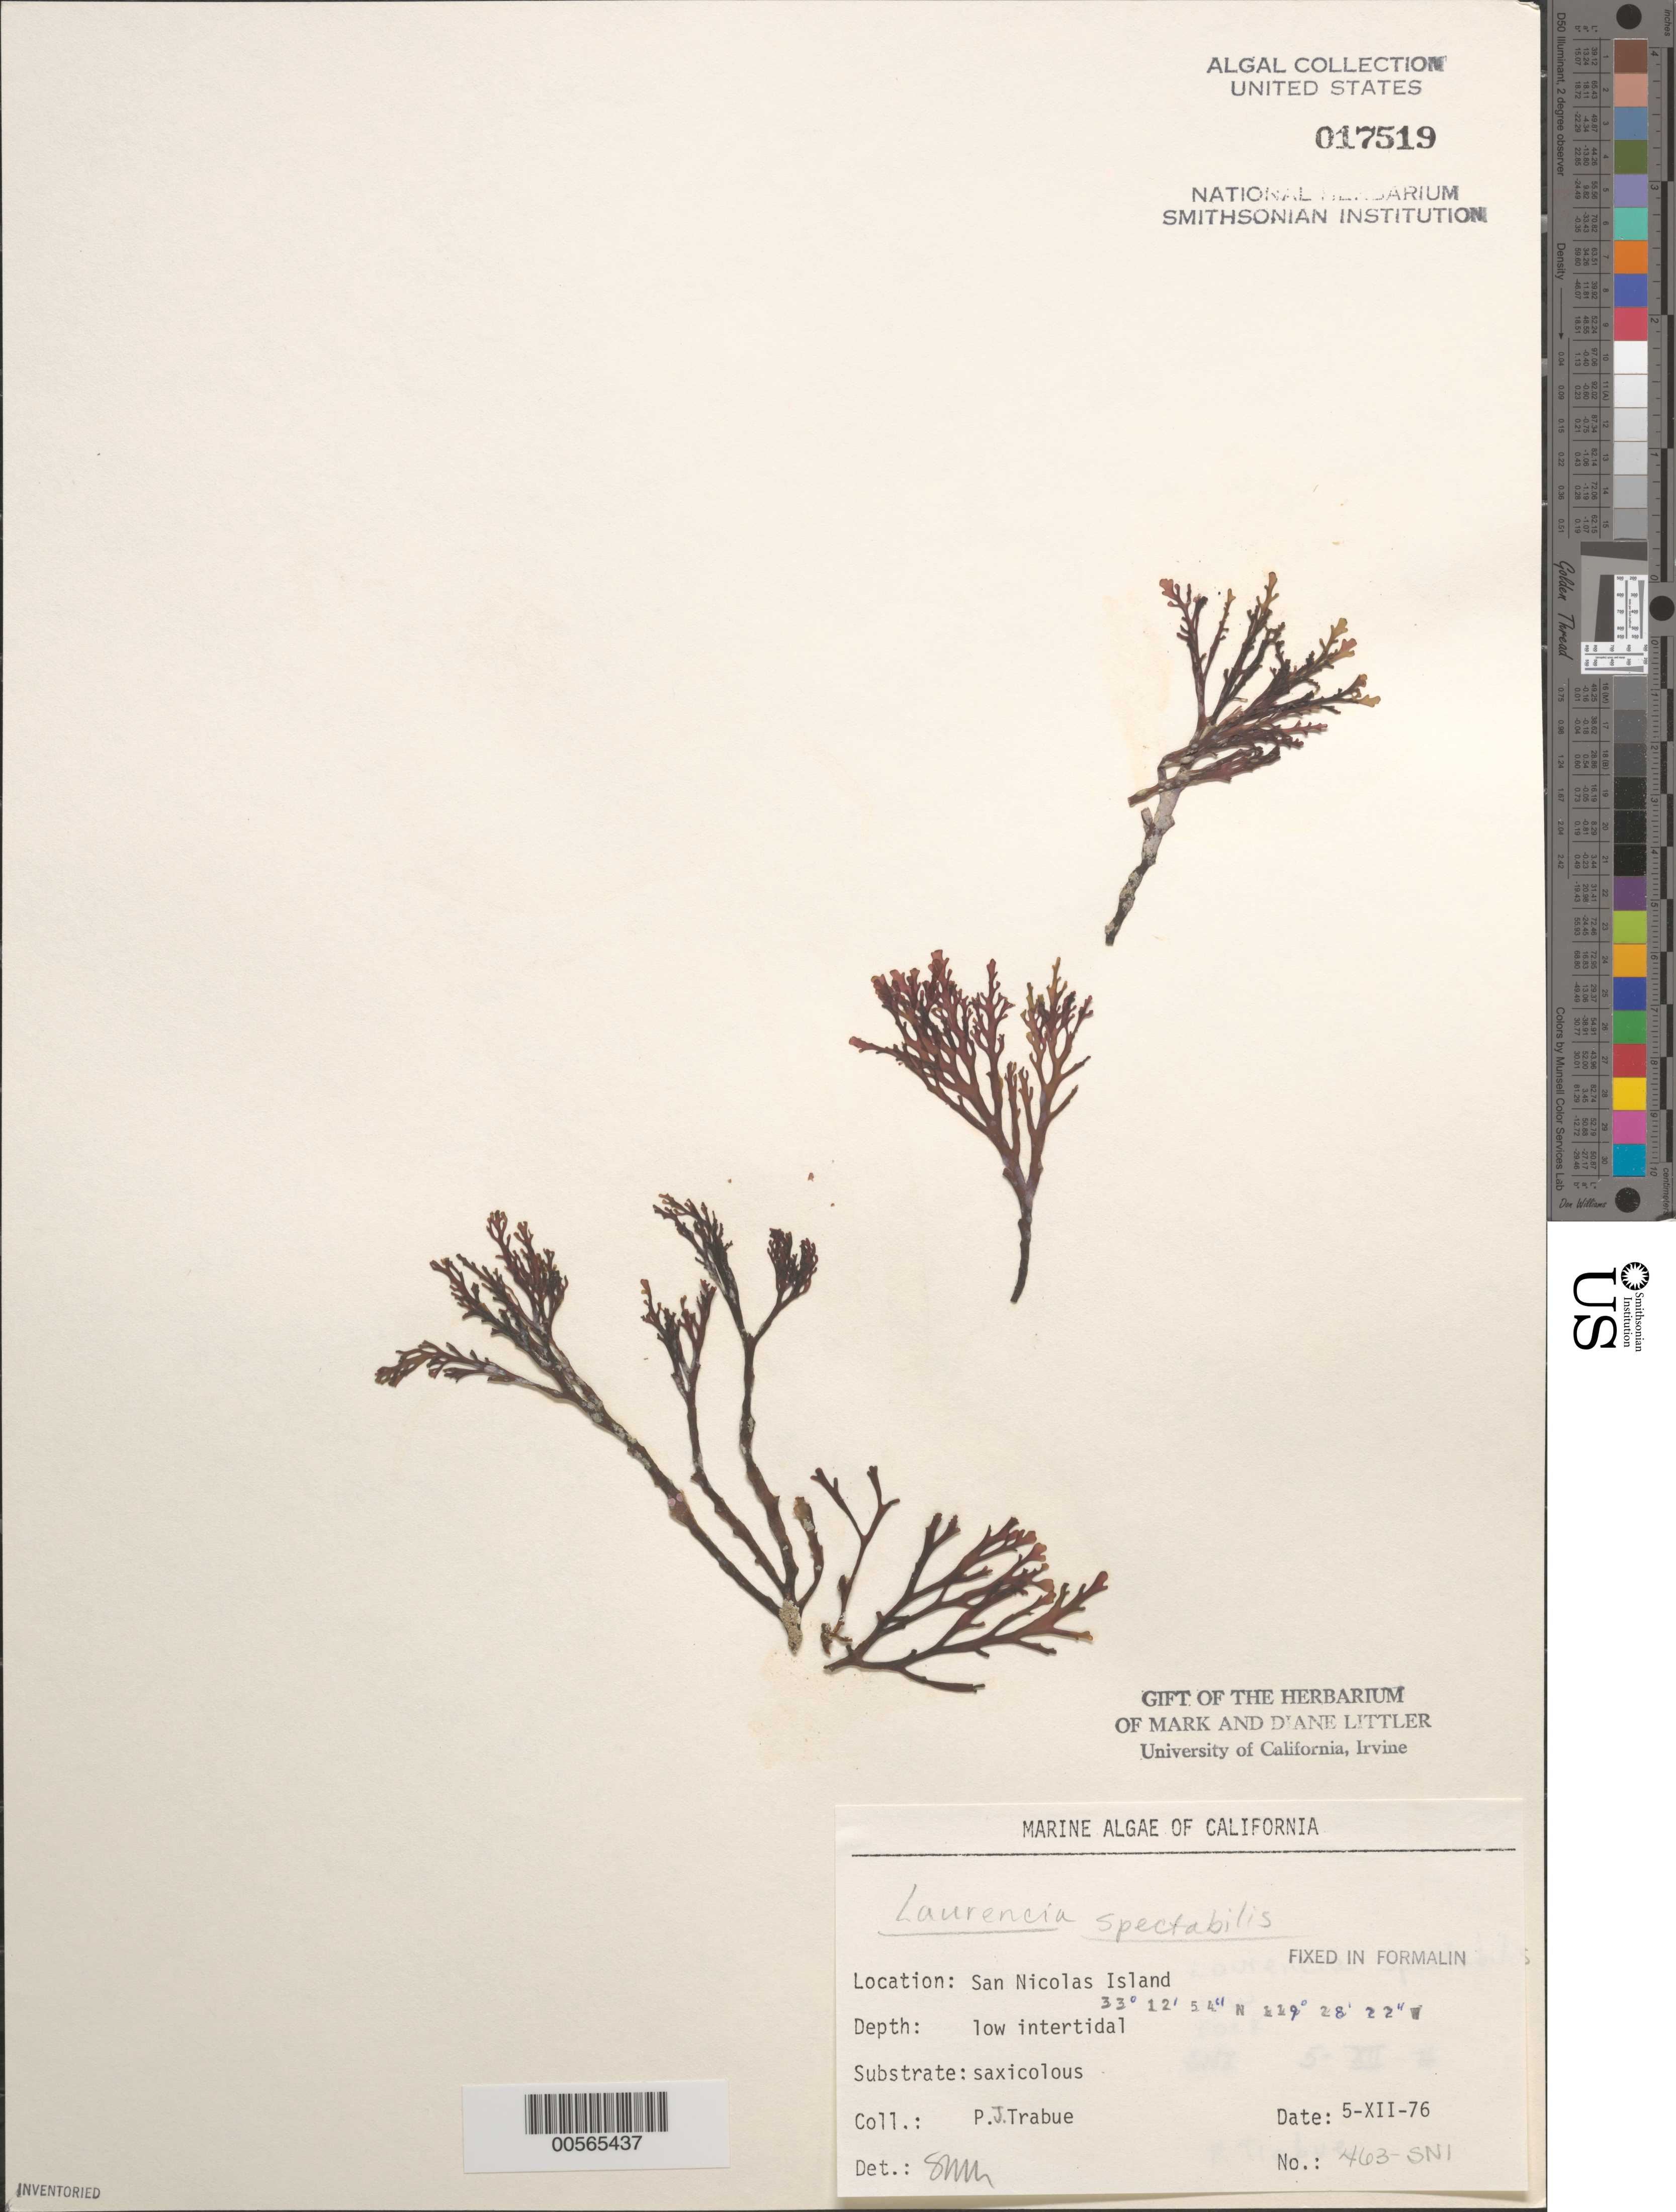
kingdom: Plantae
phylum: Rhodophyta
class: Florideophyceae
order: Ceramiales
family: Rhodomelaceae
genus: Osmundea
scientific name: Osmundea spectabilis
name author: (Postels & Rupr.) K.W. Nam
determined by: Algae name updating Project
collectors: P. J. Trabue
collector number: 463-sni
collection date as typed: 05 Dec 1976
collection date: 1976-12-05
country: United States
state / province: California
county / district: Ventura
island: San Nicolas Island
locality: Dutch Harbor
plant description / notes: BLM-SOCALBIGHT Rocky Intertidal Survey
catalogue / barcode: US 17519